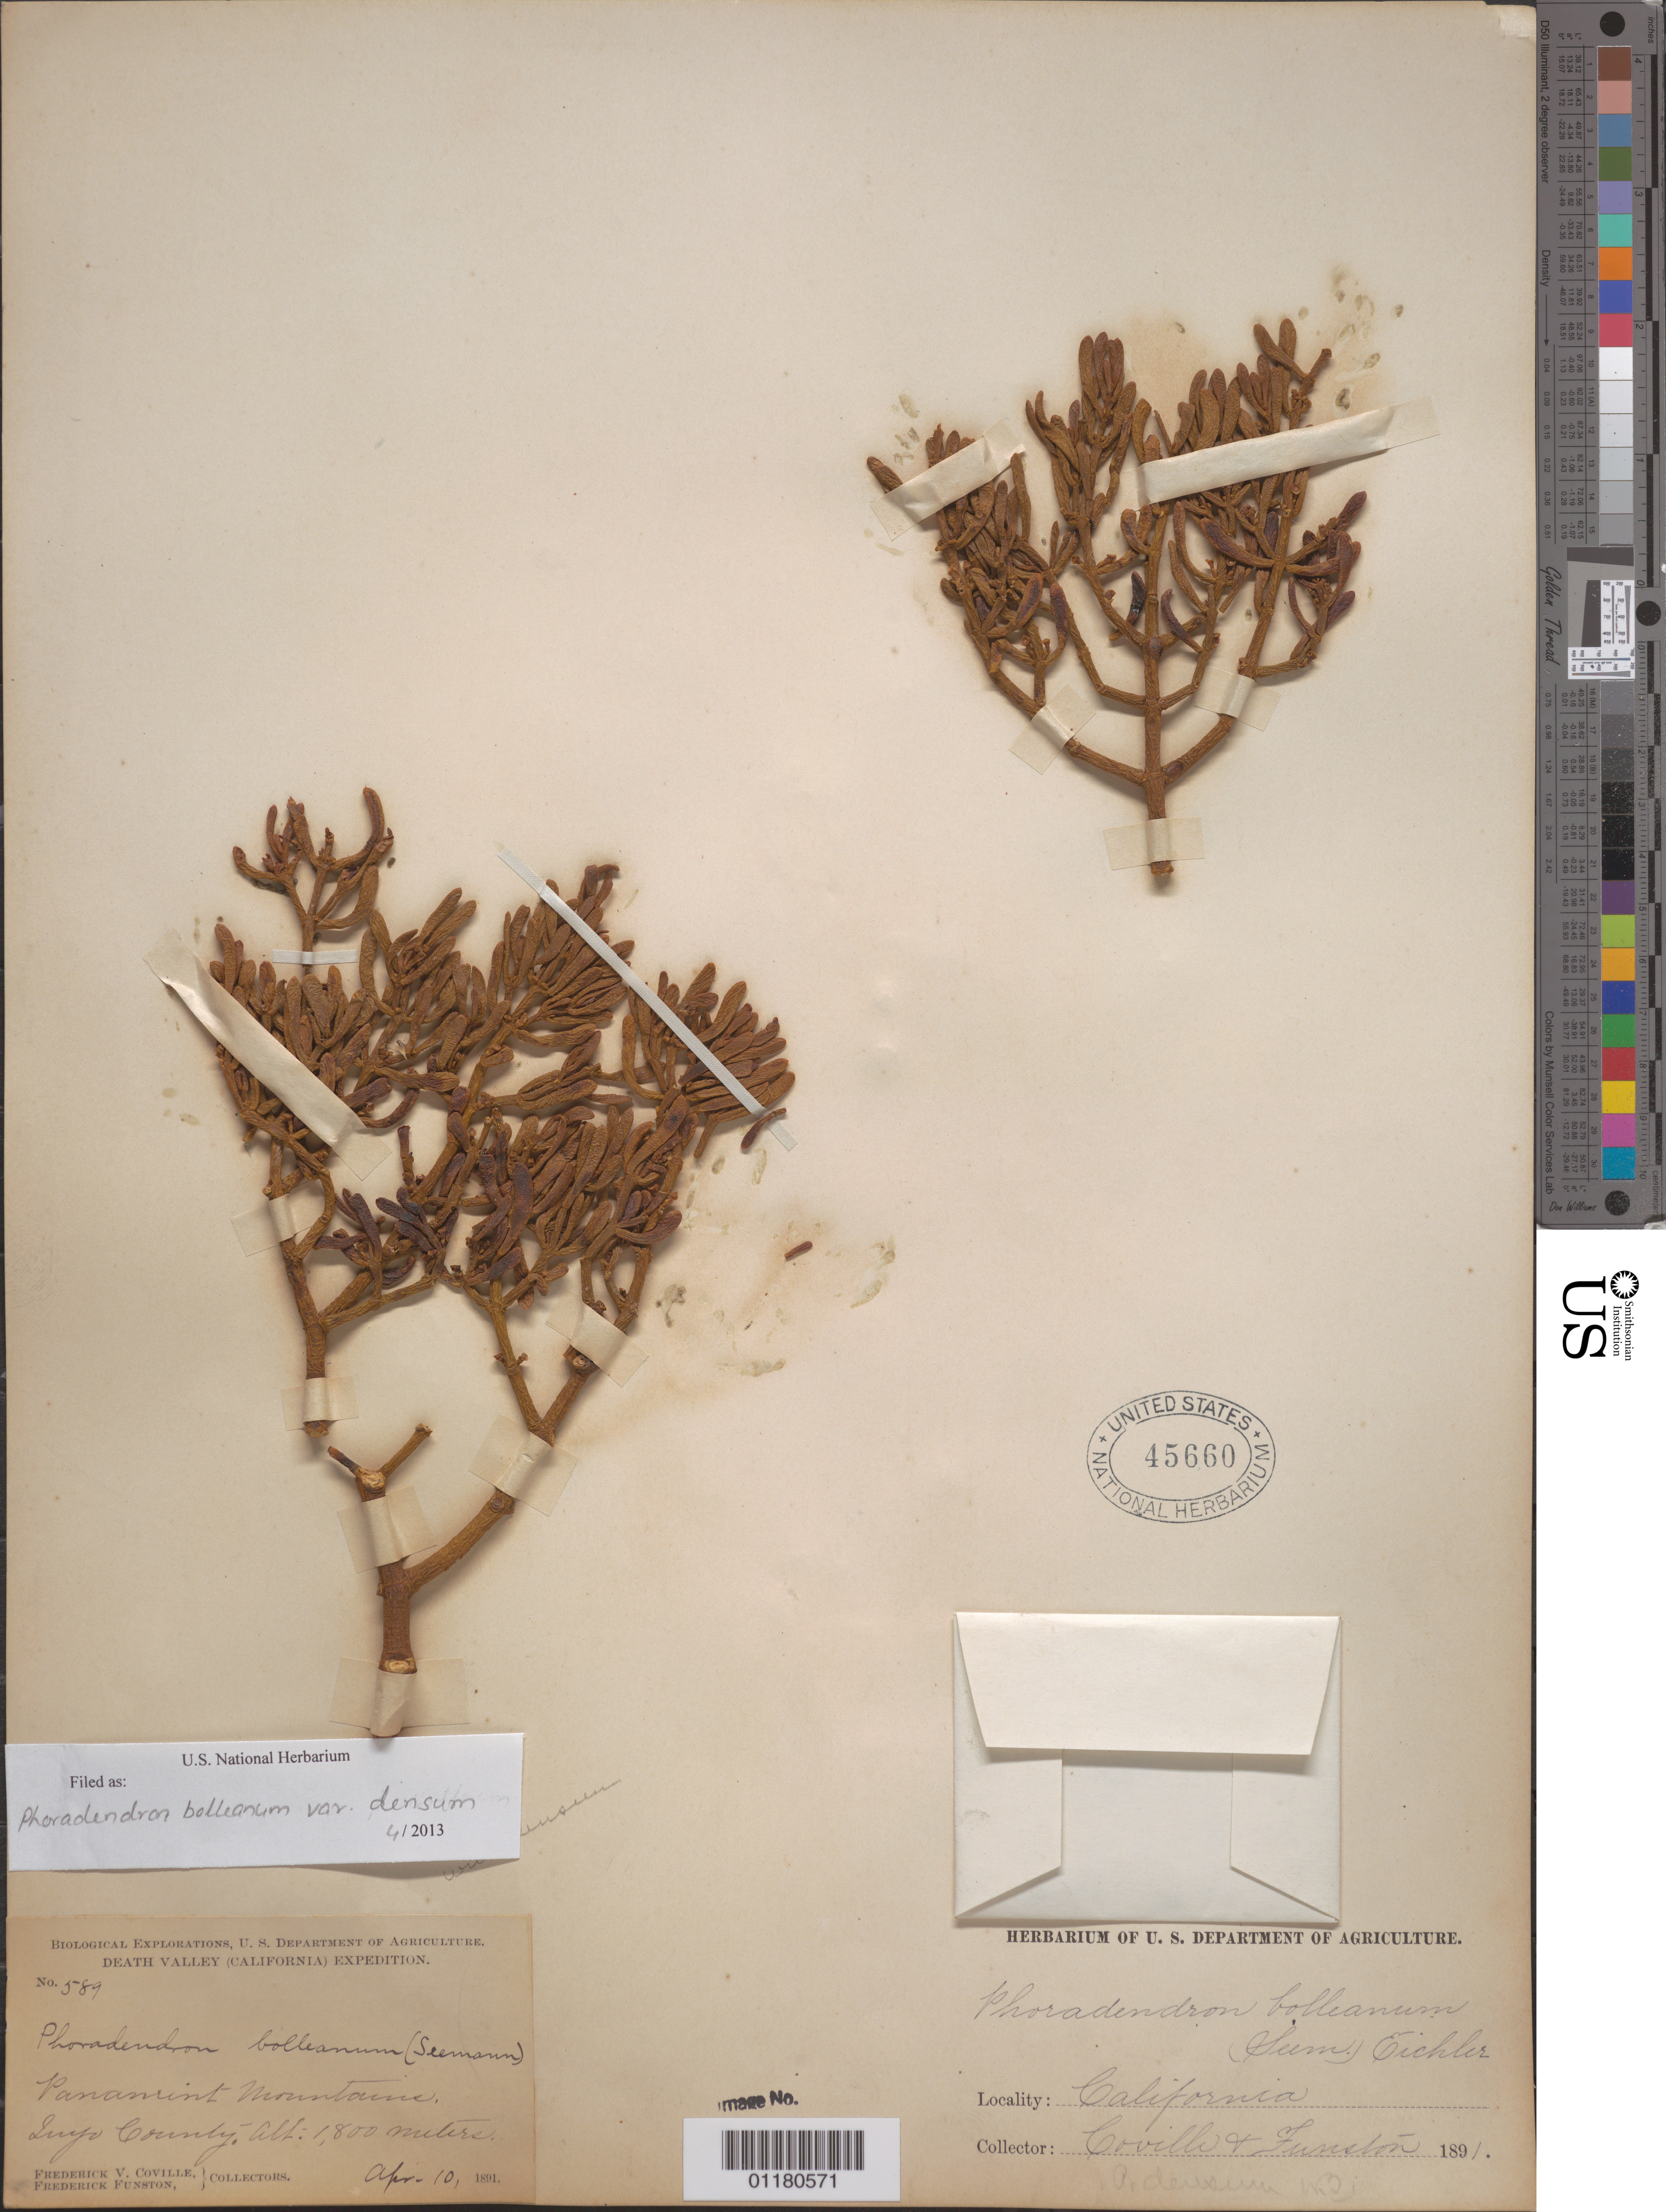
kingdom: Plantae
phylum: Tracheophyta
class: Magnoliopsida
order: Santalales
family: Viscaceae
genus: Phoradendron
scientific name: Phoradendron bolleanum var. densum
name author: (Torr. ex Trel.) Fosberg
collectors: F. V. Coville & F. Funston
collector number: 589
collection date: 1891-04-10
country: United States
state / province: California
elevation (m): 1800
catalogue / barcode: US 45660